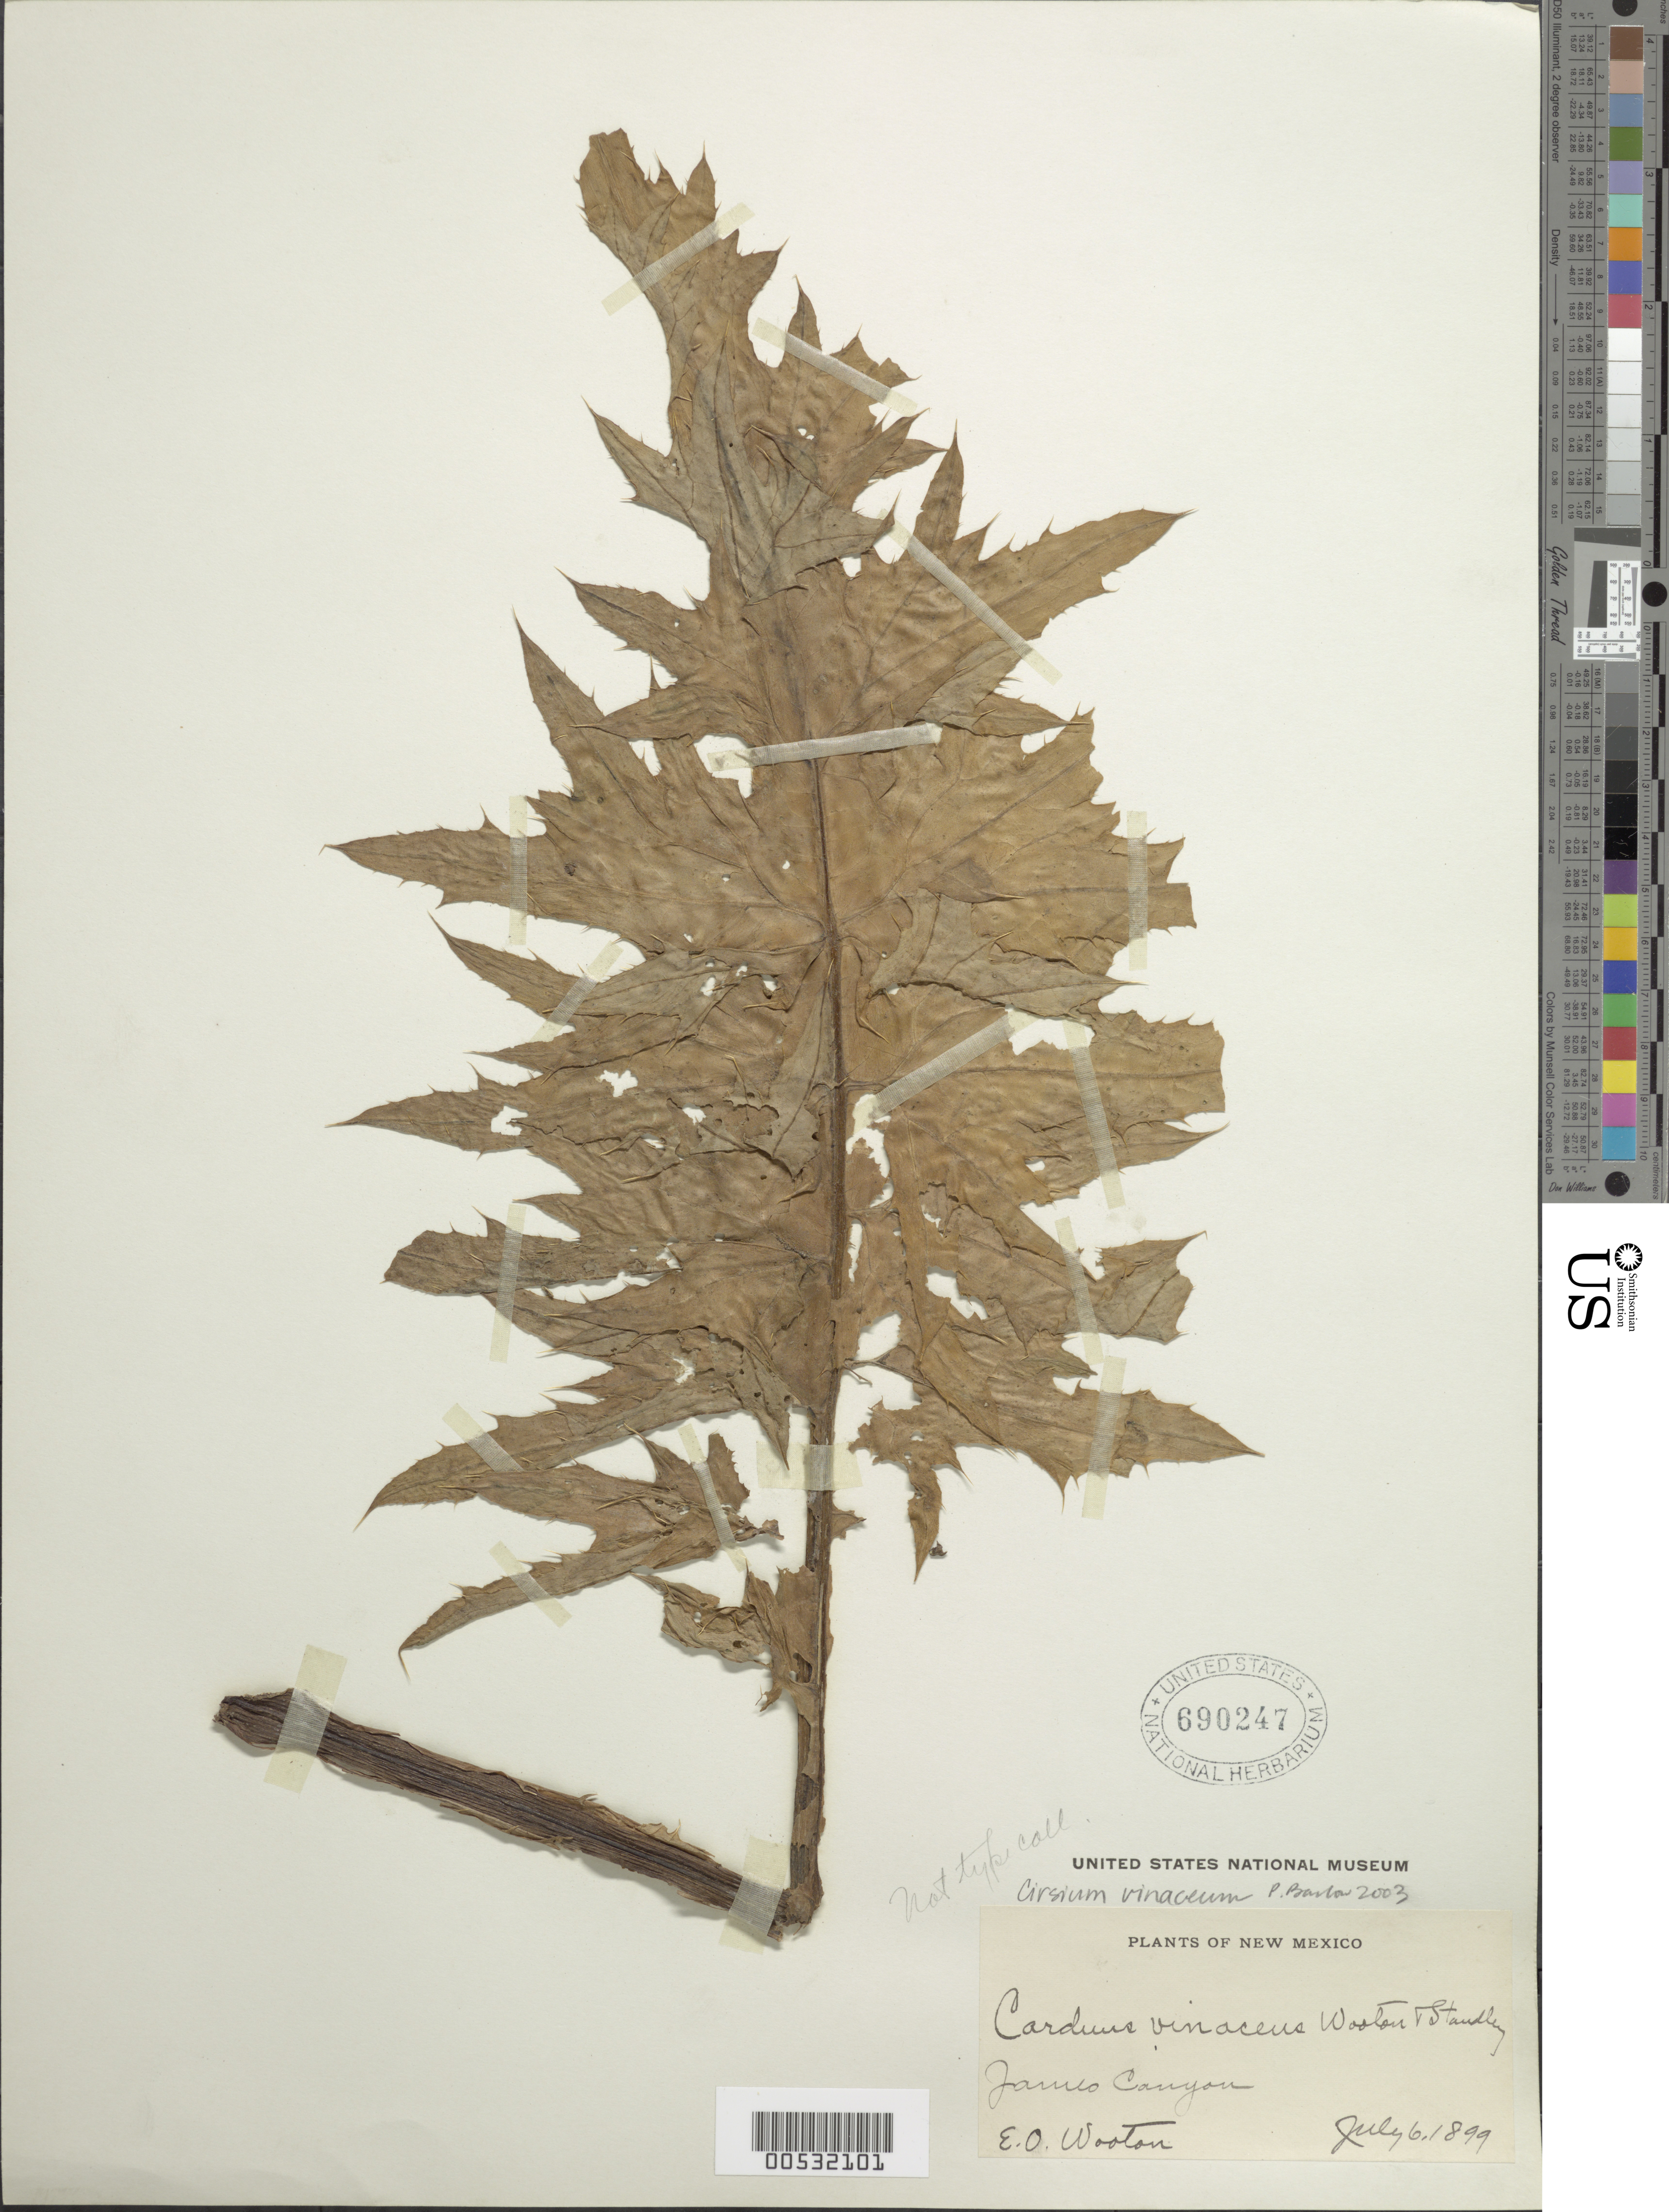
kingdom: Plantae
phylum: Tracheophyta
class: Magnoliopsida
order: Asterales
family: Asteraceae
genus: Cirsium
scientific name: Cirsium vinaceum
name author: Wooton & Standl.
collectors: E. O. Wooton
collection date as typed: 06 Jul 1899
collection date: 1899-07-06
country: United States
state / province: New Mexico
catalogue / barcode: US 690247